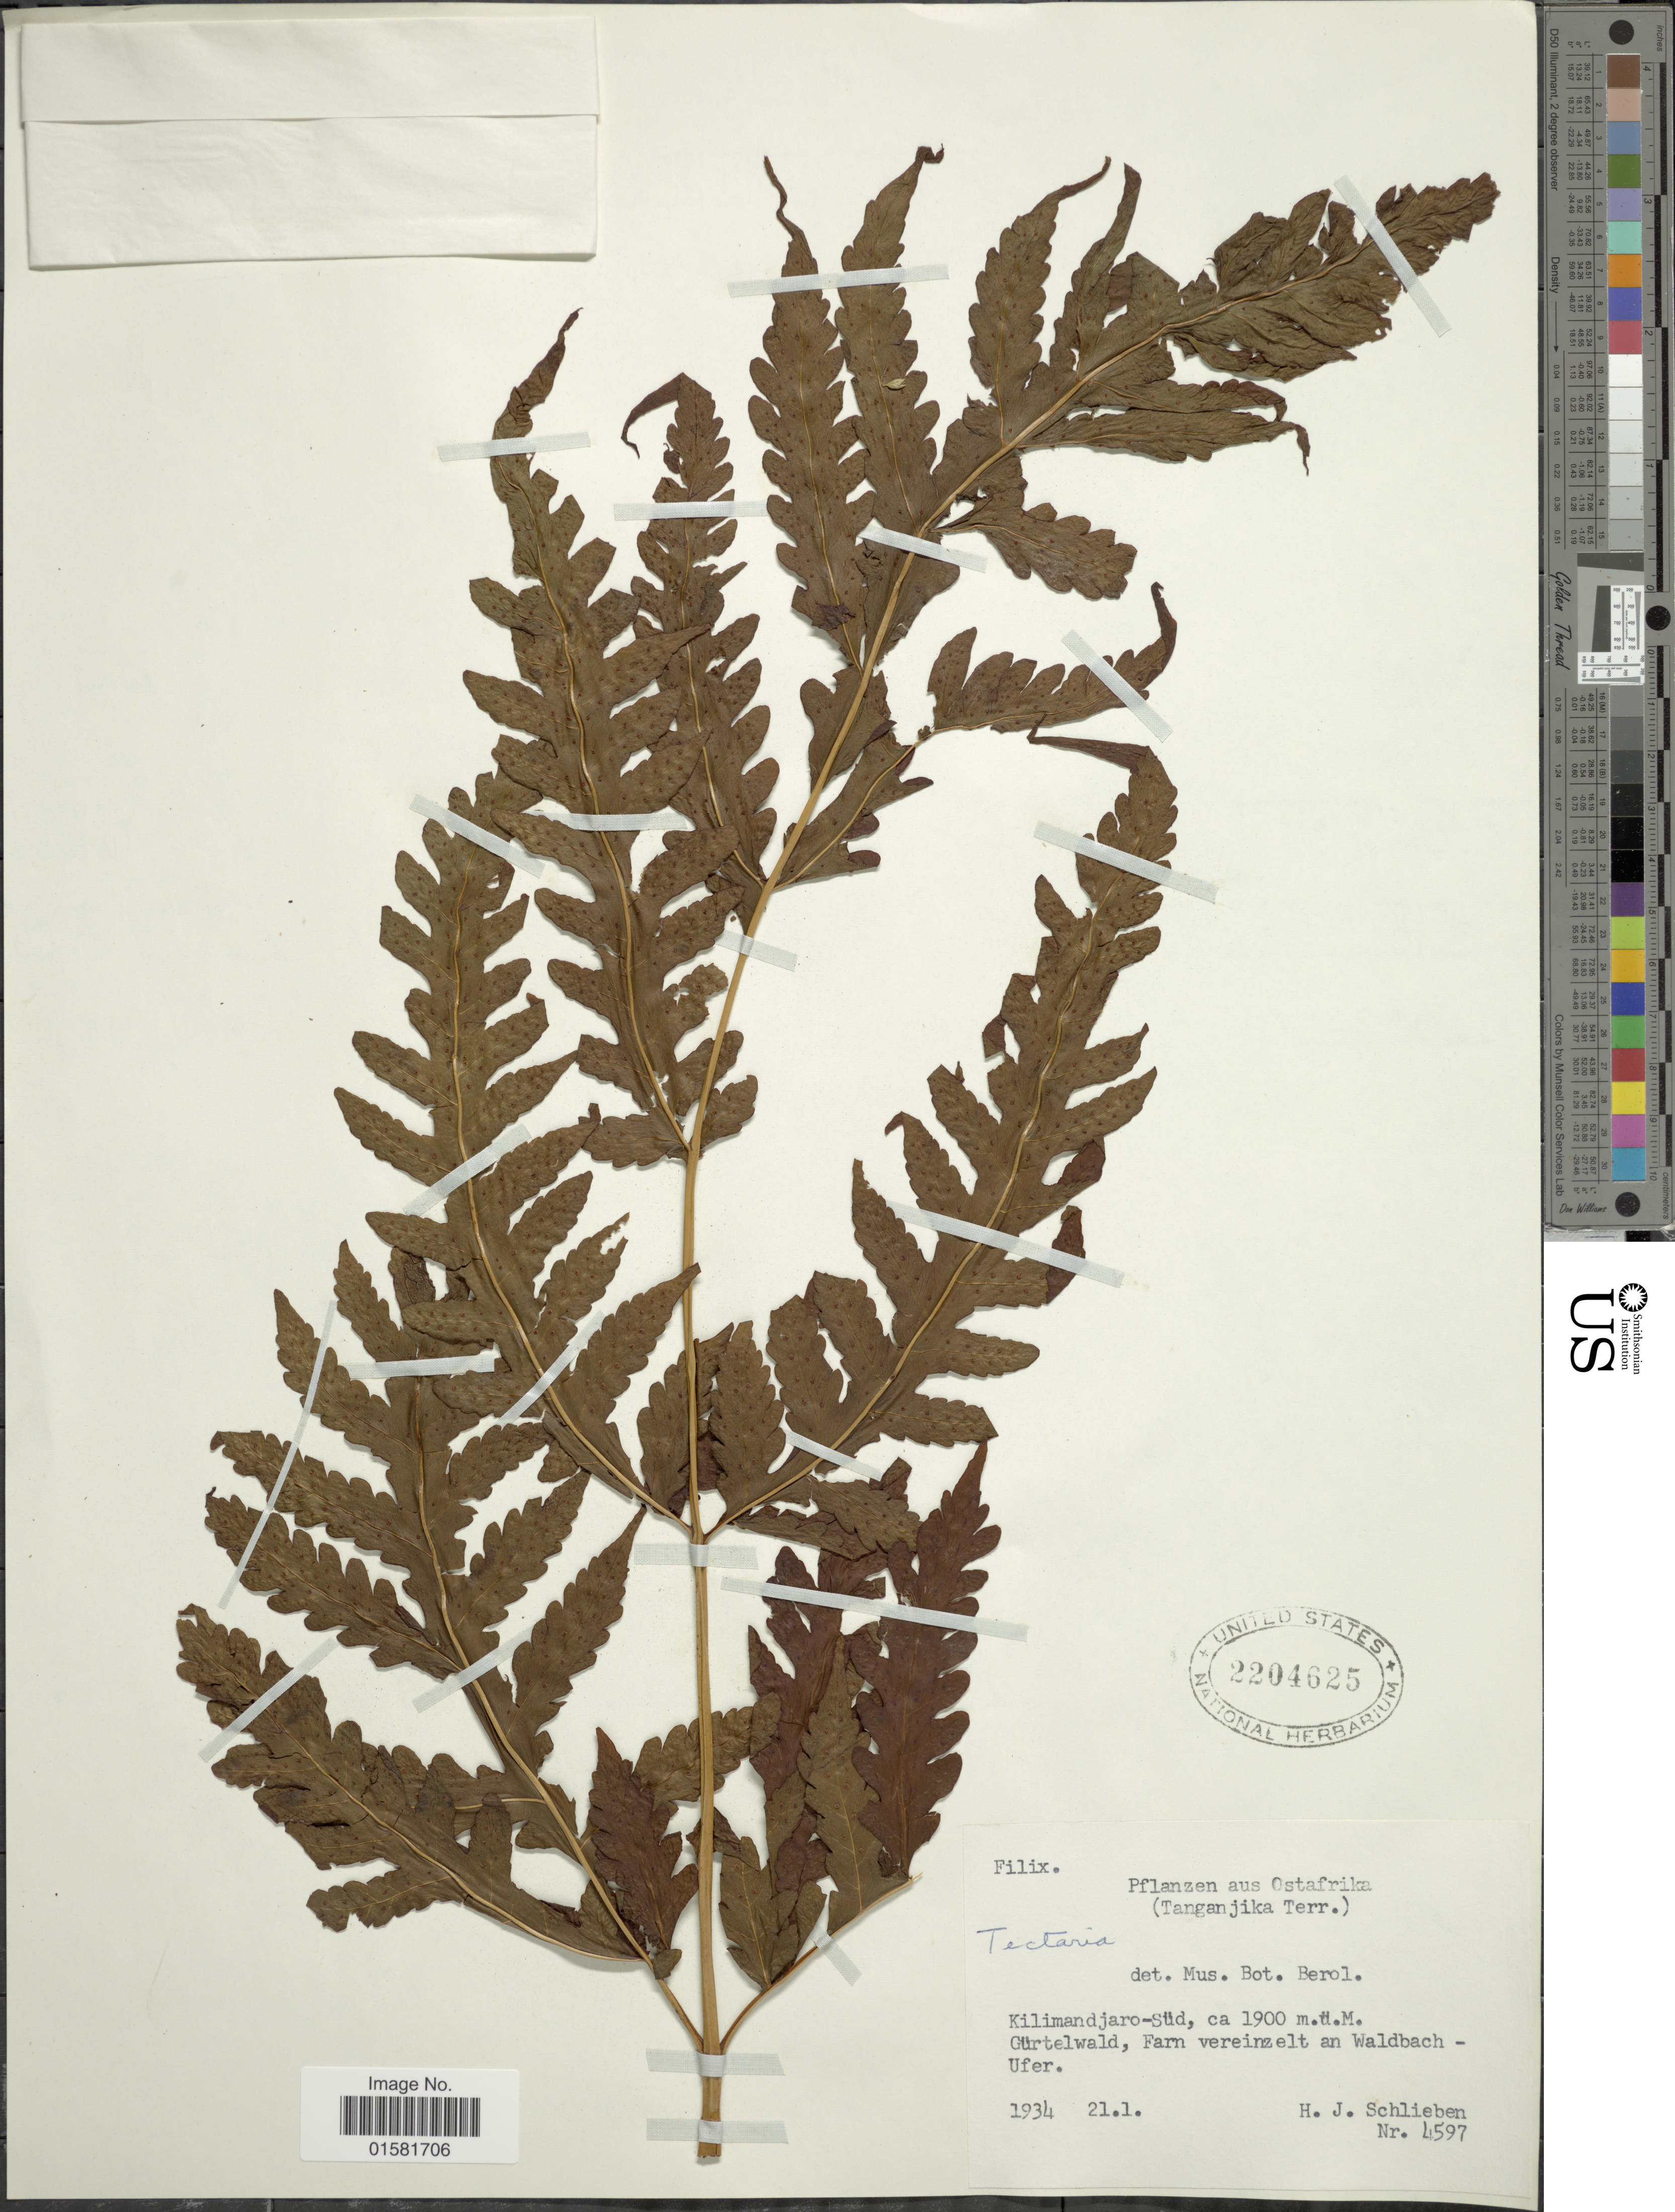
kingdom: Plantae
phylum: Tracheophyta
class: Polypodiopsida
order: Polypodiales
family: Tectariaceae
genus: Tectaria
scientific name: Tectaria sp.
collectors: H. J. Schlieben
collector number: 4597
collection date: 1934-01-21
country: Tanzania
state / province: Kilimanjaro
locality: Ostafrika (Tanganjika Terr. ) Kilimandjaro-Sud, ca. 1900 m. u. M. Gurelwald, Farn vereinzelt an Waldbach - Ufer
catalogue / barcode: US 2204625